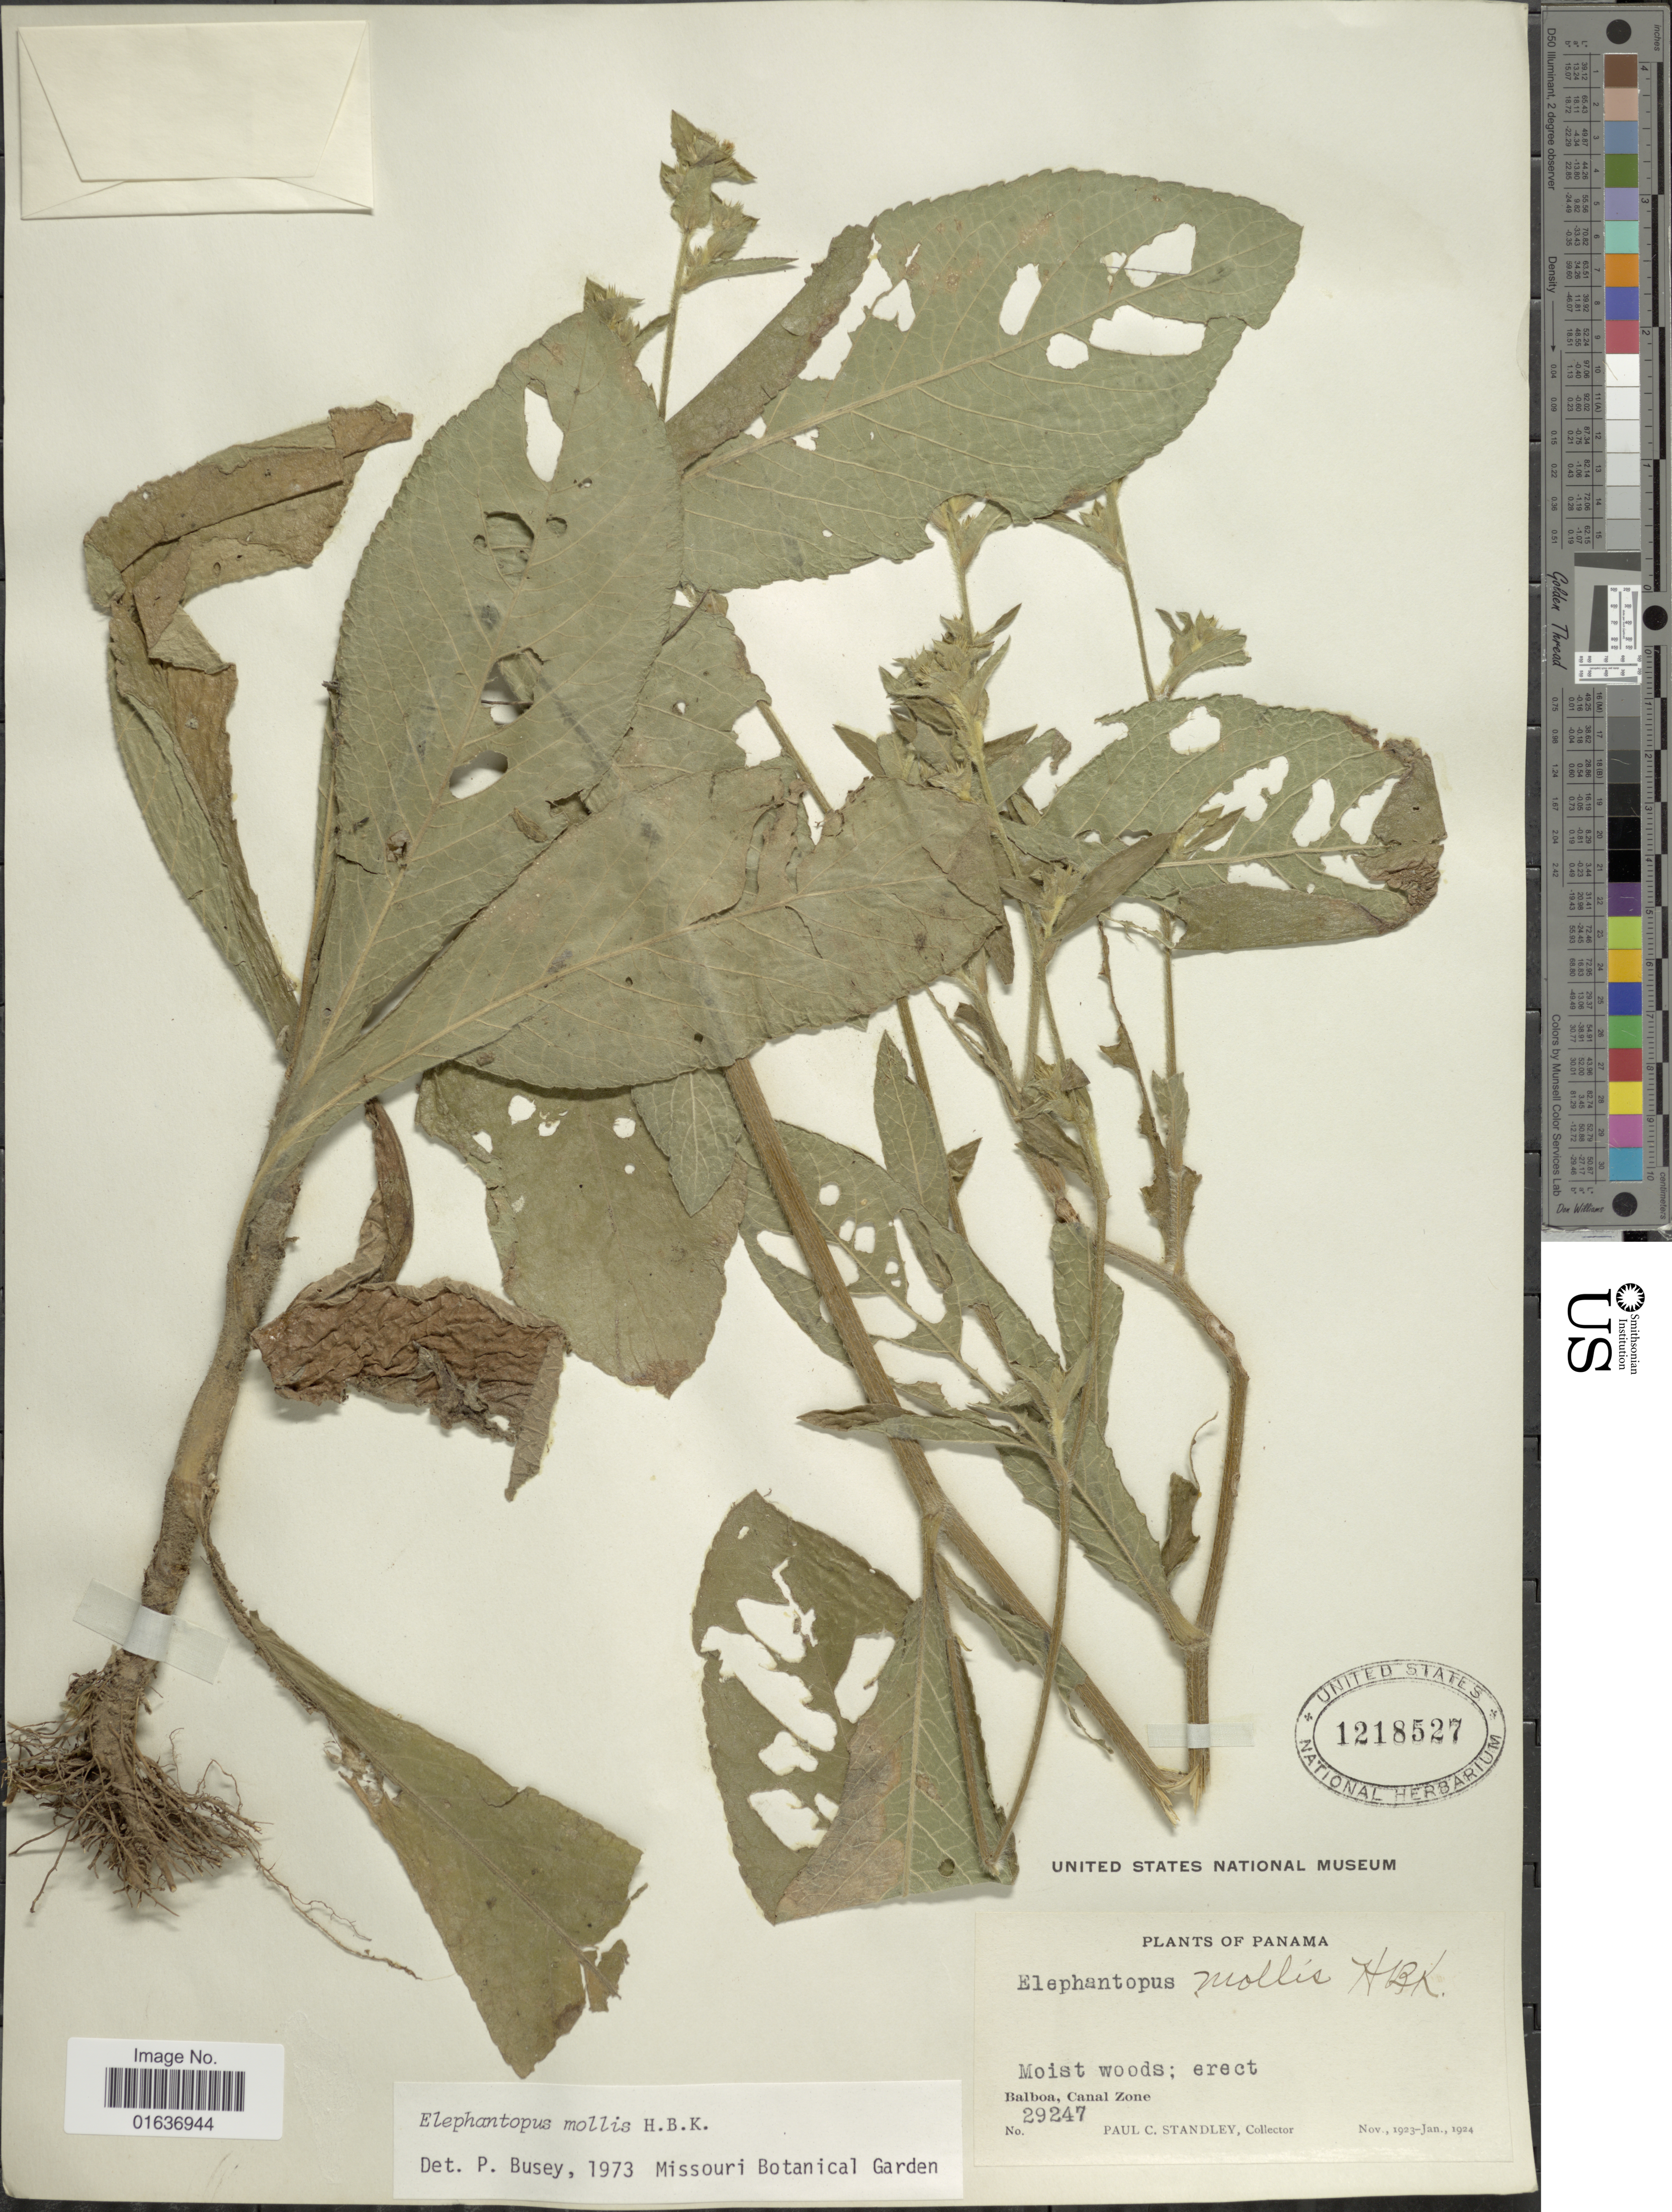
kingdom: Plantae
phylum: Tracheophyta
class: Magnoliopsida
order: Asterales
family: Asteraceae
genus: Elephantopus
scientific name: Elephantopus mollis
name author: Kunth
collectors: P. C. Standley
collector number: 29247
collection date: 1923-11/1924-01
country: Panama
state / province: Colón / Panamá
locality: Moist woods, Balboa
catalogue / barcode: US 1218527